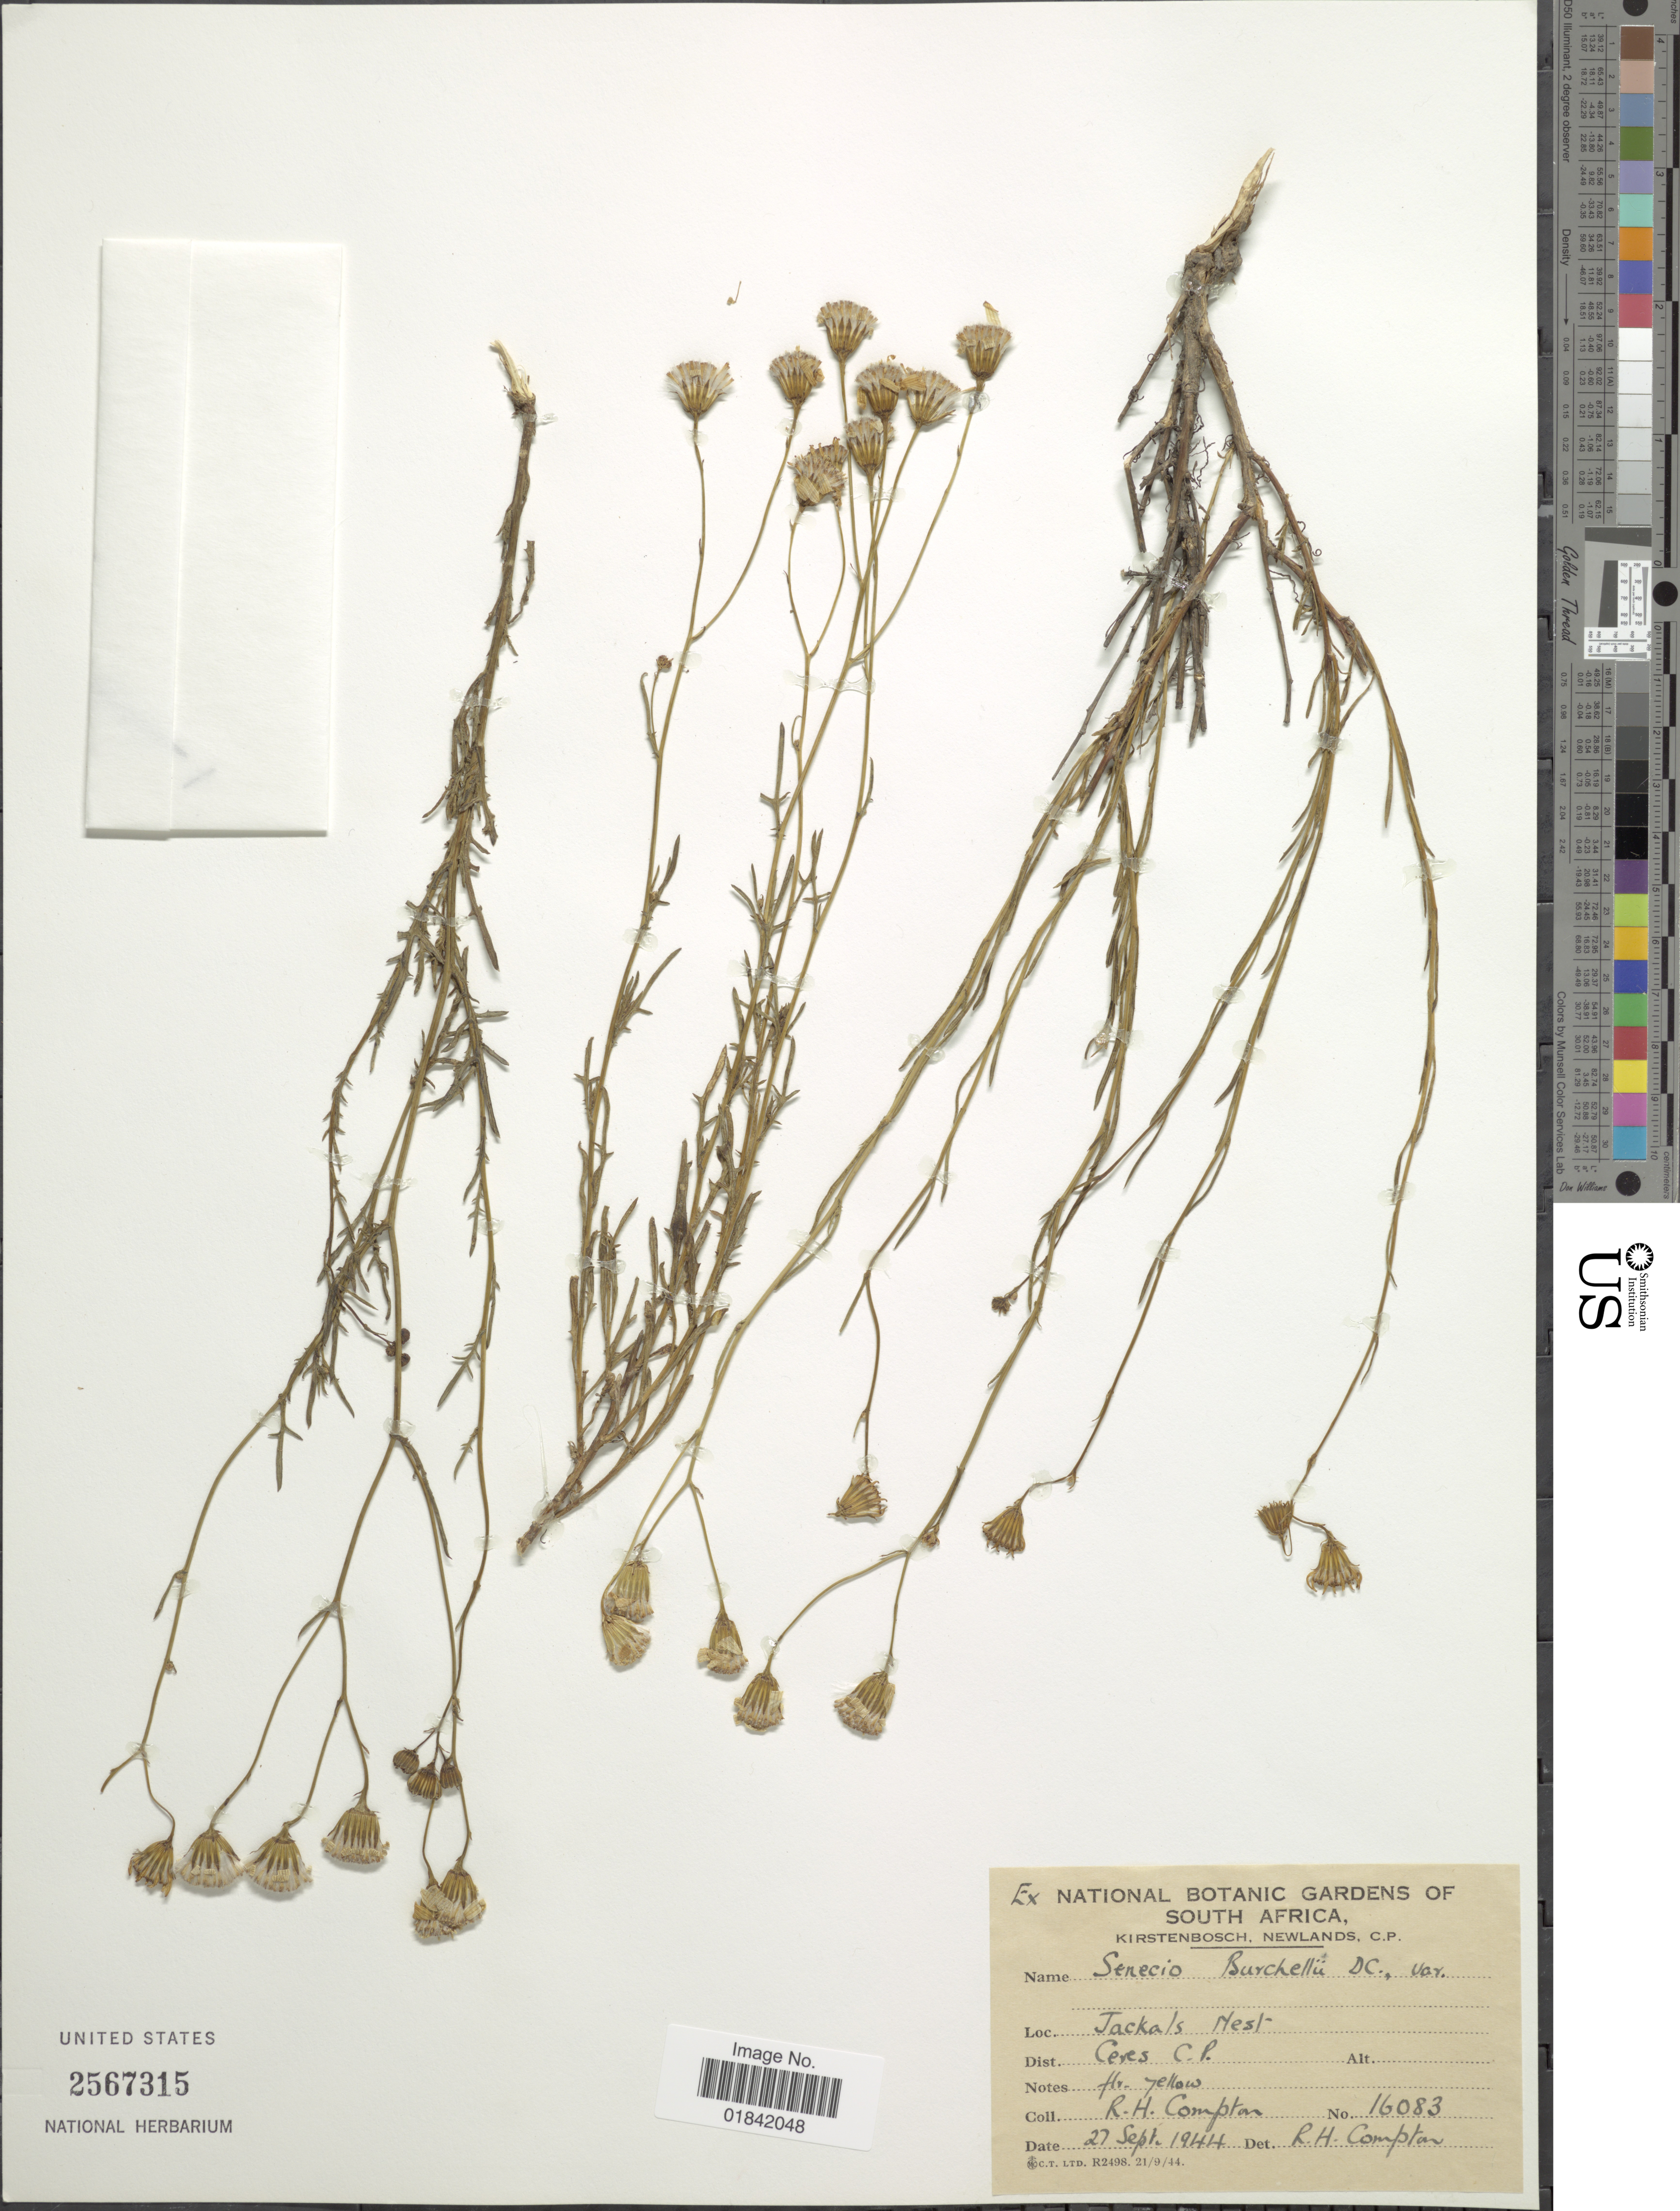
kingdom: Plantae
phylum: Tracheophyta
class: Magnoliopsida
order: Asterales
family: Asteraceae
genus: Senecio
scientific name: Senecio burchellii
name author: DC.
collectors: R. H. Compton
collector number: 16083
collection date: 1944-09-27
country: South Africa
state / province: Western Cape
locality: Jackals Nest, Cers. C. P.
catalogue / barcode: US 2567315